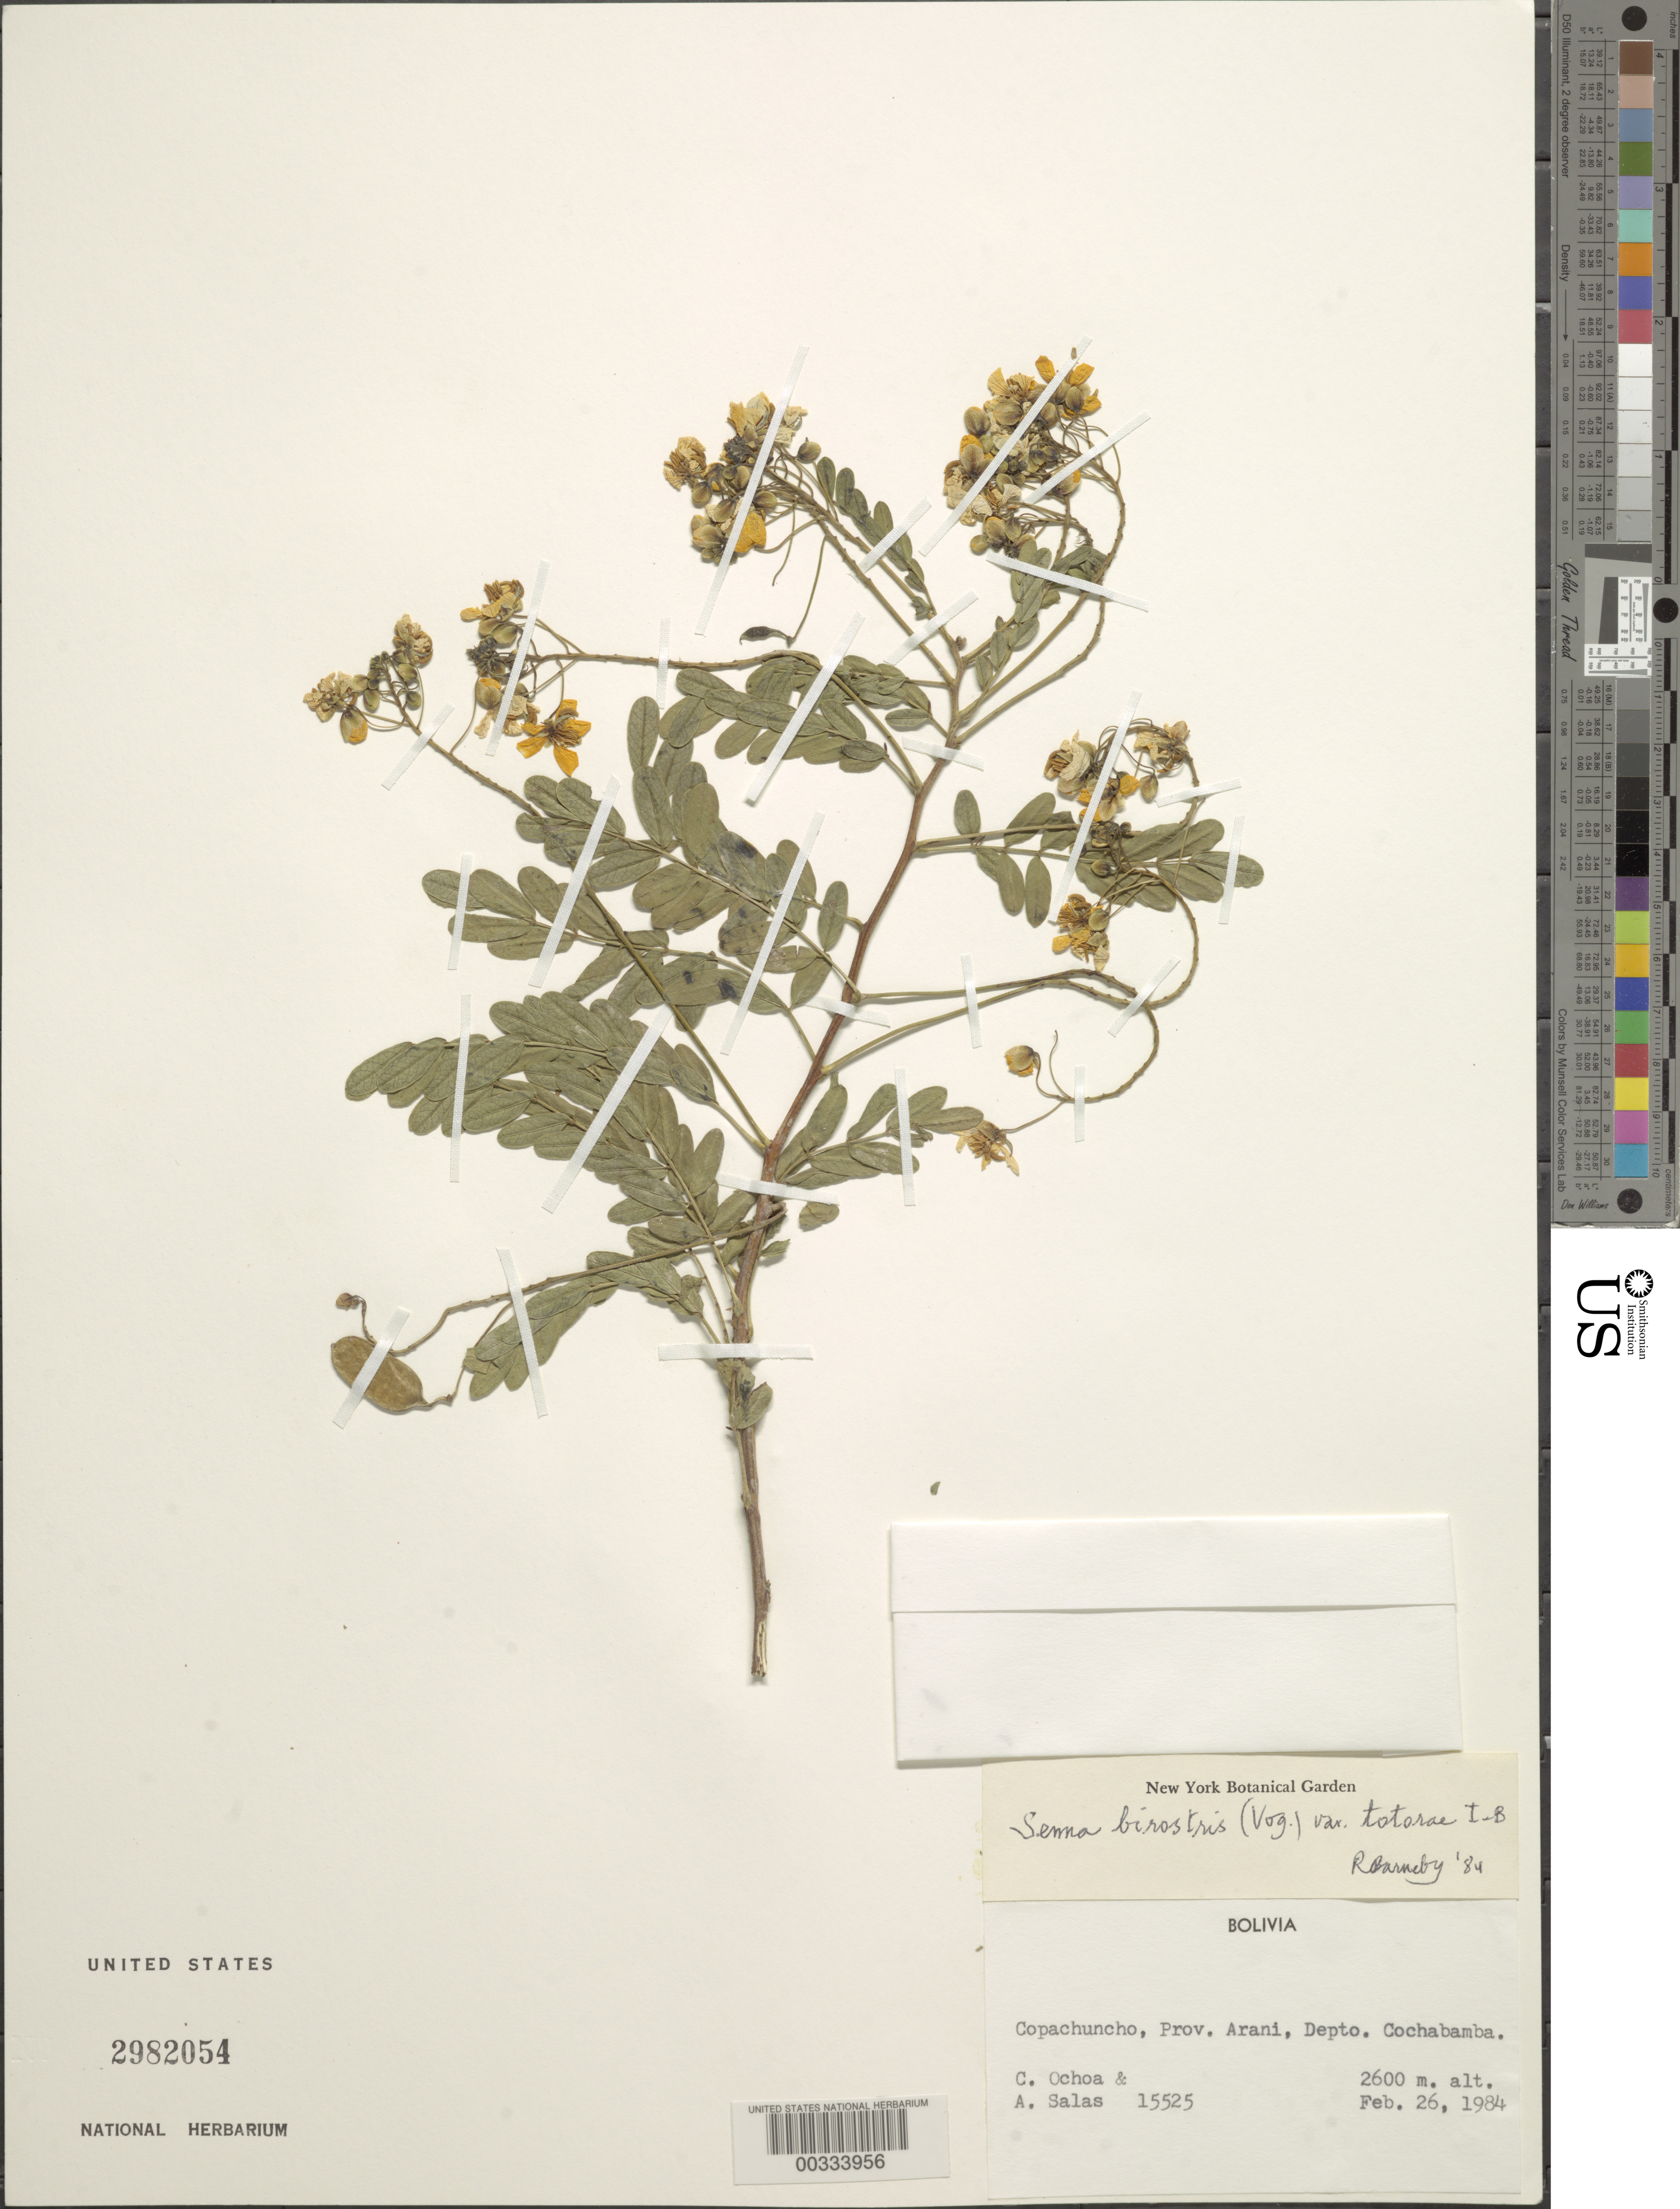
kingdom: Plantae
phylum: Tracheophyta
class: Magnoliopsida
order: Fabales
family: Fabaceae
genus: Senna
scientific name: Senna birostris var. totorae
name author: H.S. Irwin & Barneby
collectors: C. M. Ochoa & A. Salas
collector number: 15525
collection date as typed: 26 Feb 1984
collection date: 1984-02-26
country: Bolivia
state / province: Cochabamba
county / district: Arani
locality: Copachuncho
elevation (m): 2600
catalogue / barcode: US 2982054